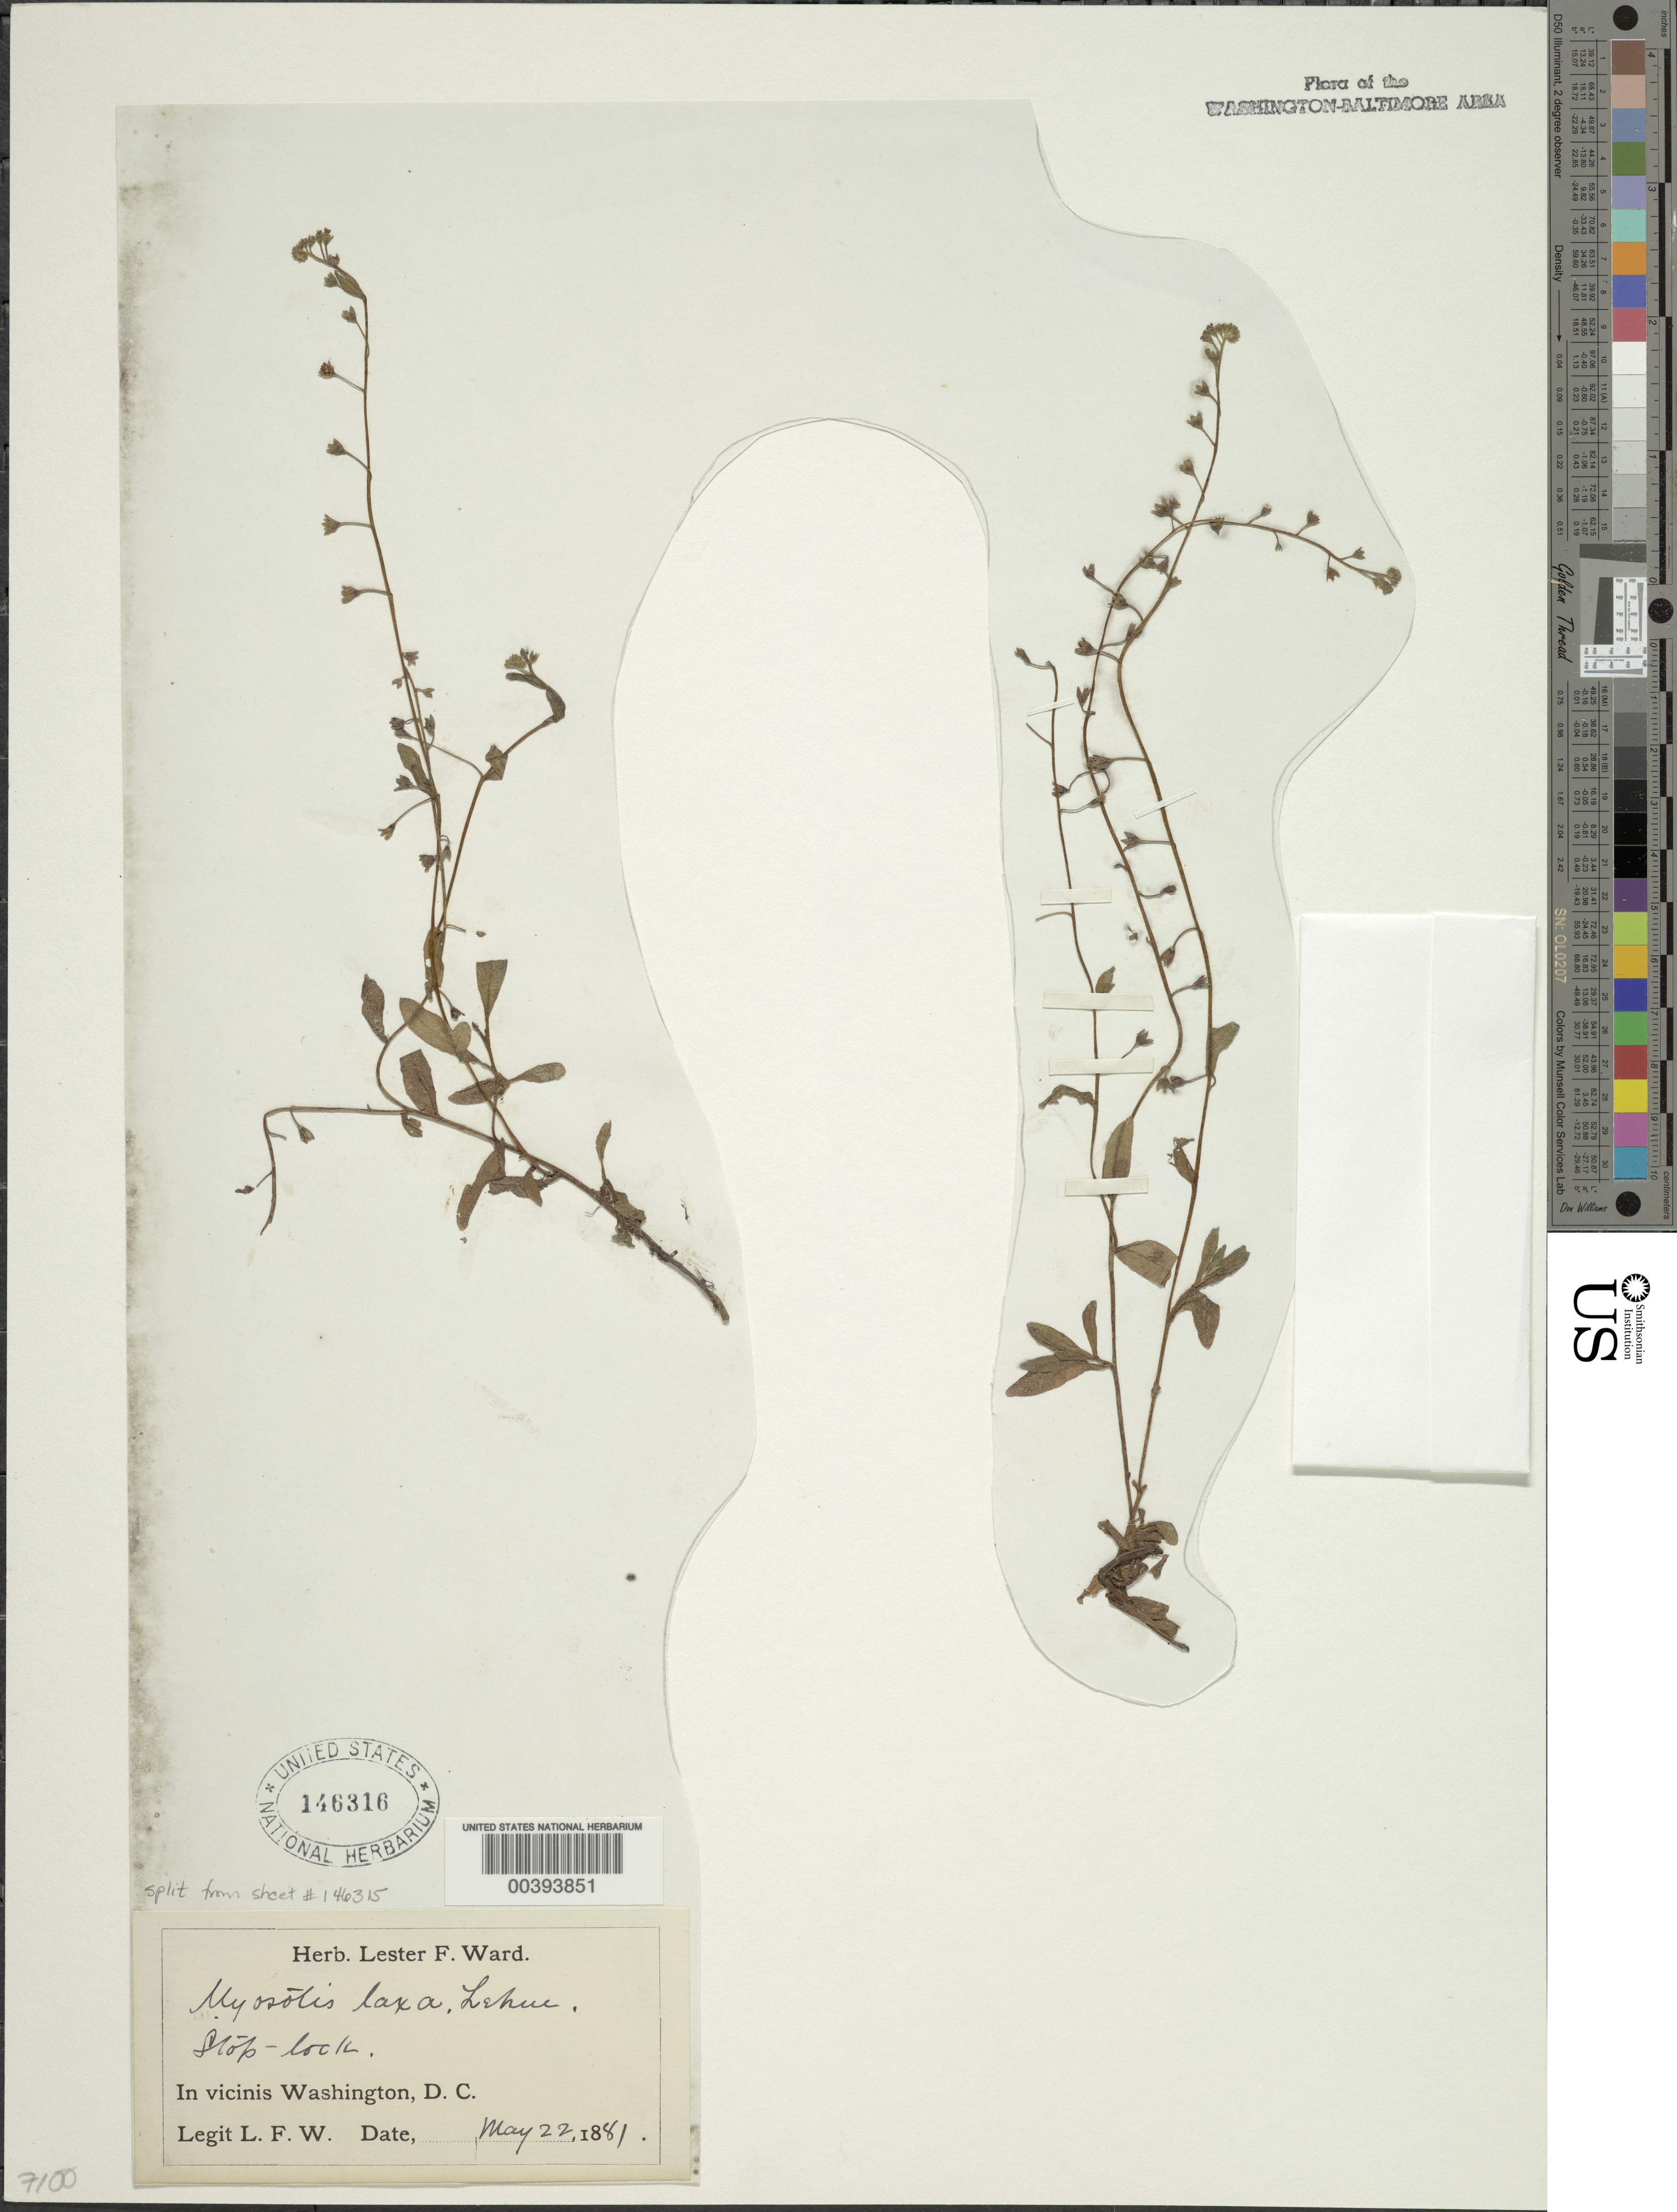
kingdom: Plantae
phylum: Tracheophyta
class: Magnoliopsida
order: Boraginales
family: Boraginaceae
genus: Myosotis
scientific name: Myosotis laxa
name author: F. Lehm.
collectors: L. F. Ward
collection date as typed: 22 May 1881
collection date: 1881-05-22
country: United States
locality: Stop Lock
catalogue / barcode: US 146316